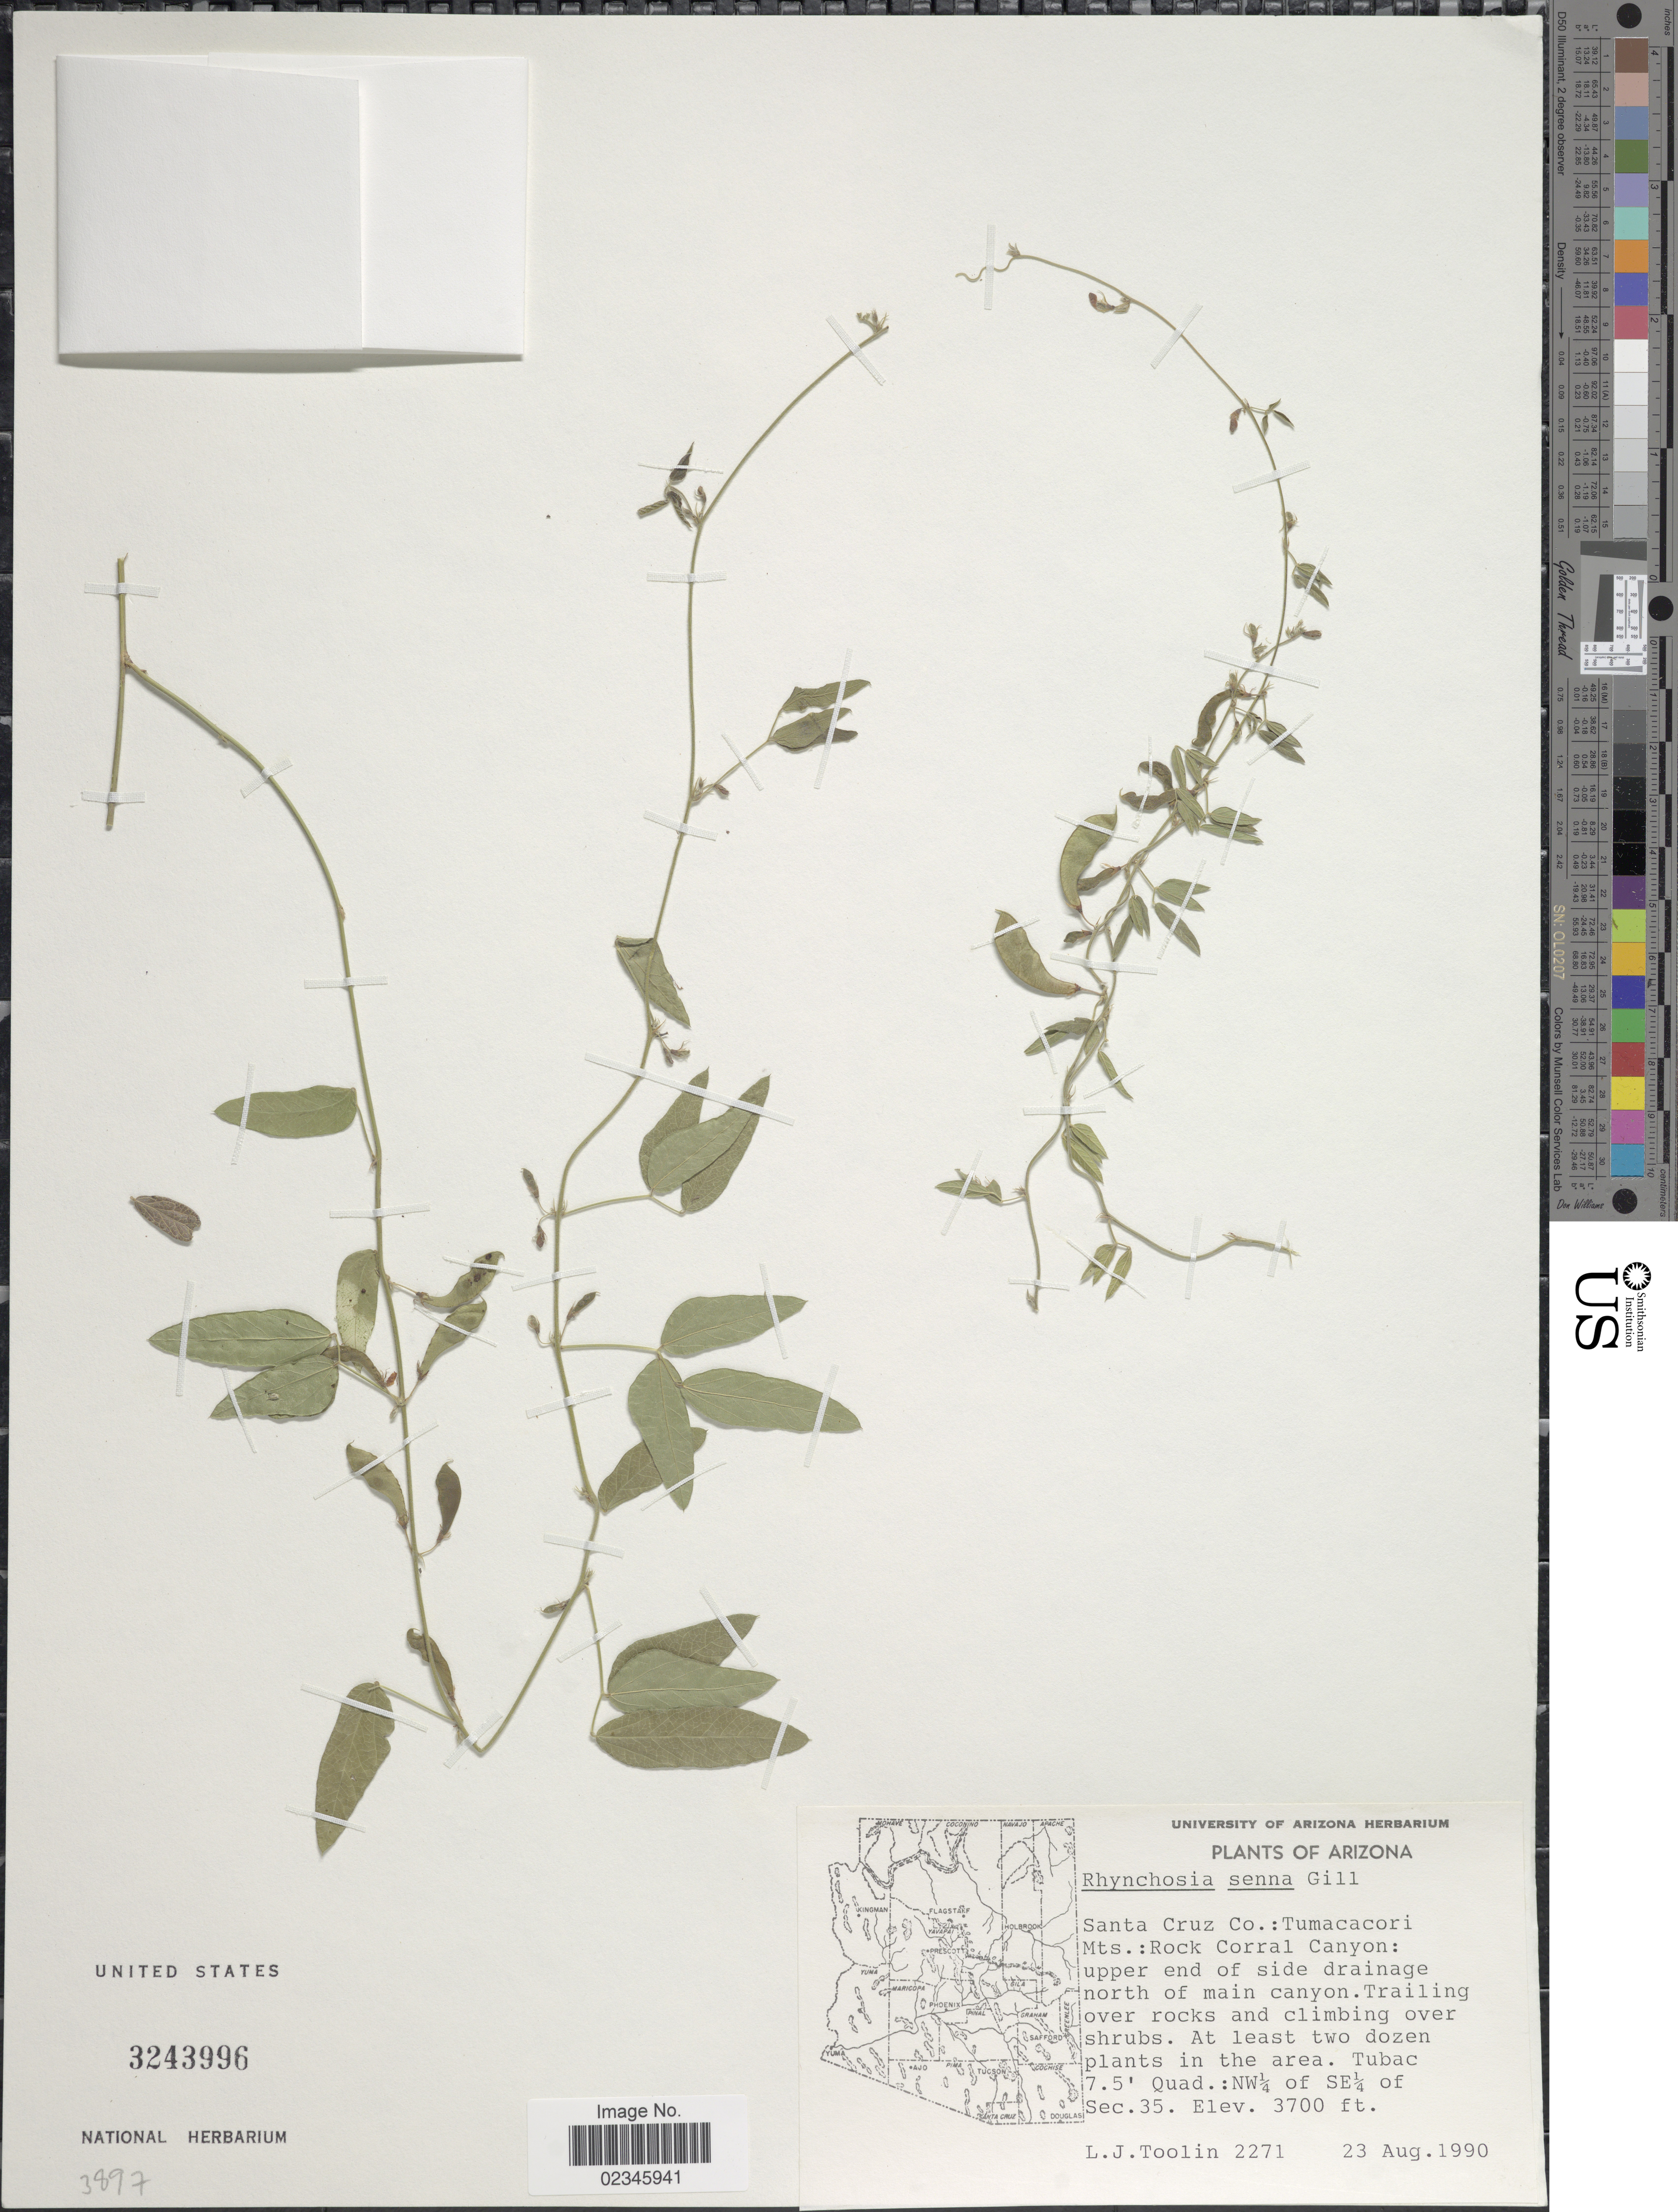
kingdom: Plantae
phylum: Tracheophyta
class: Magnoliopsida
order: Fabales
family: Fabaceae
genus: Rhynchosia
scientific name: Rhynchosia senna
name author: Gillies ex Hook.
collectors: L. J. Toolin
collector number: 2271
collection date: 1990-08-23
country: United States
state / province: Arizona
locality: Santa Cruz Co.: Tumacacori Mts.: Rock Corral Canyon: upper end of side drainage north of main canyon, Tubac 7.5' Quad.: NW1/4 of SE1/4 of Sec. 35.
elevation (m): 1128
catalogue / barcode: US 3243996